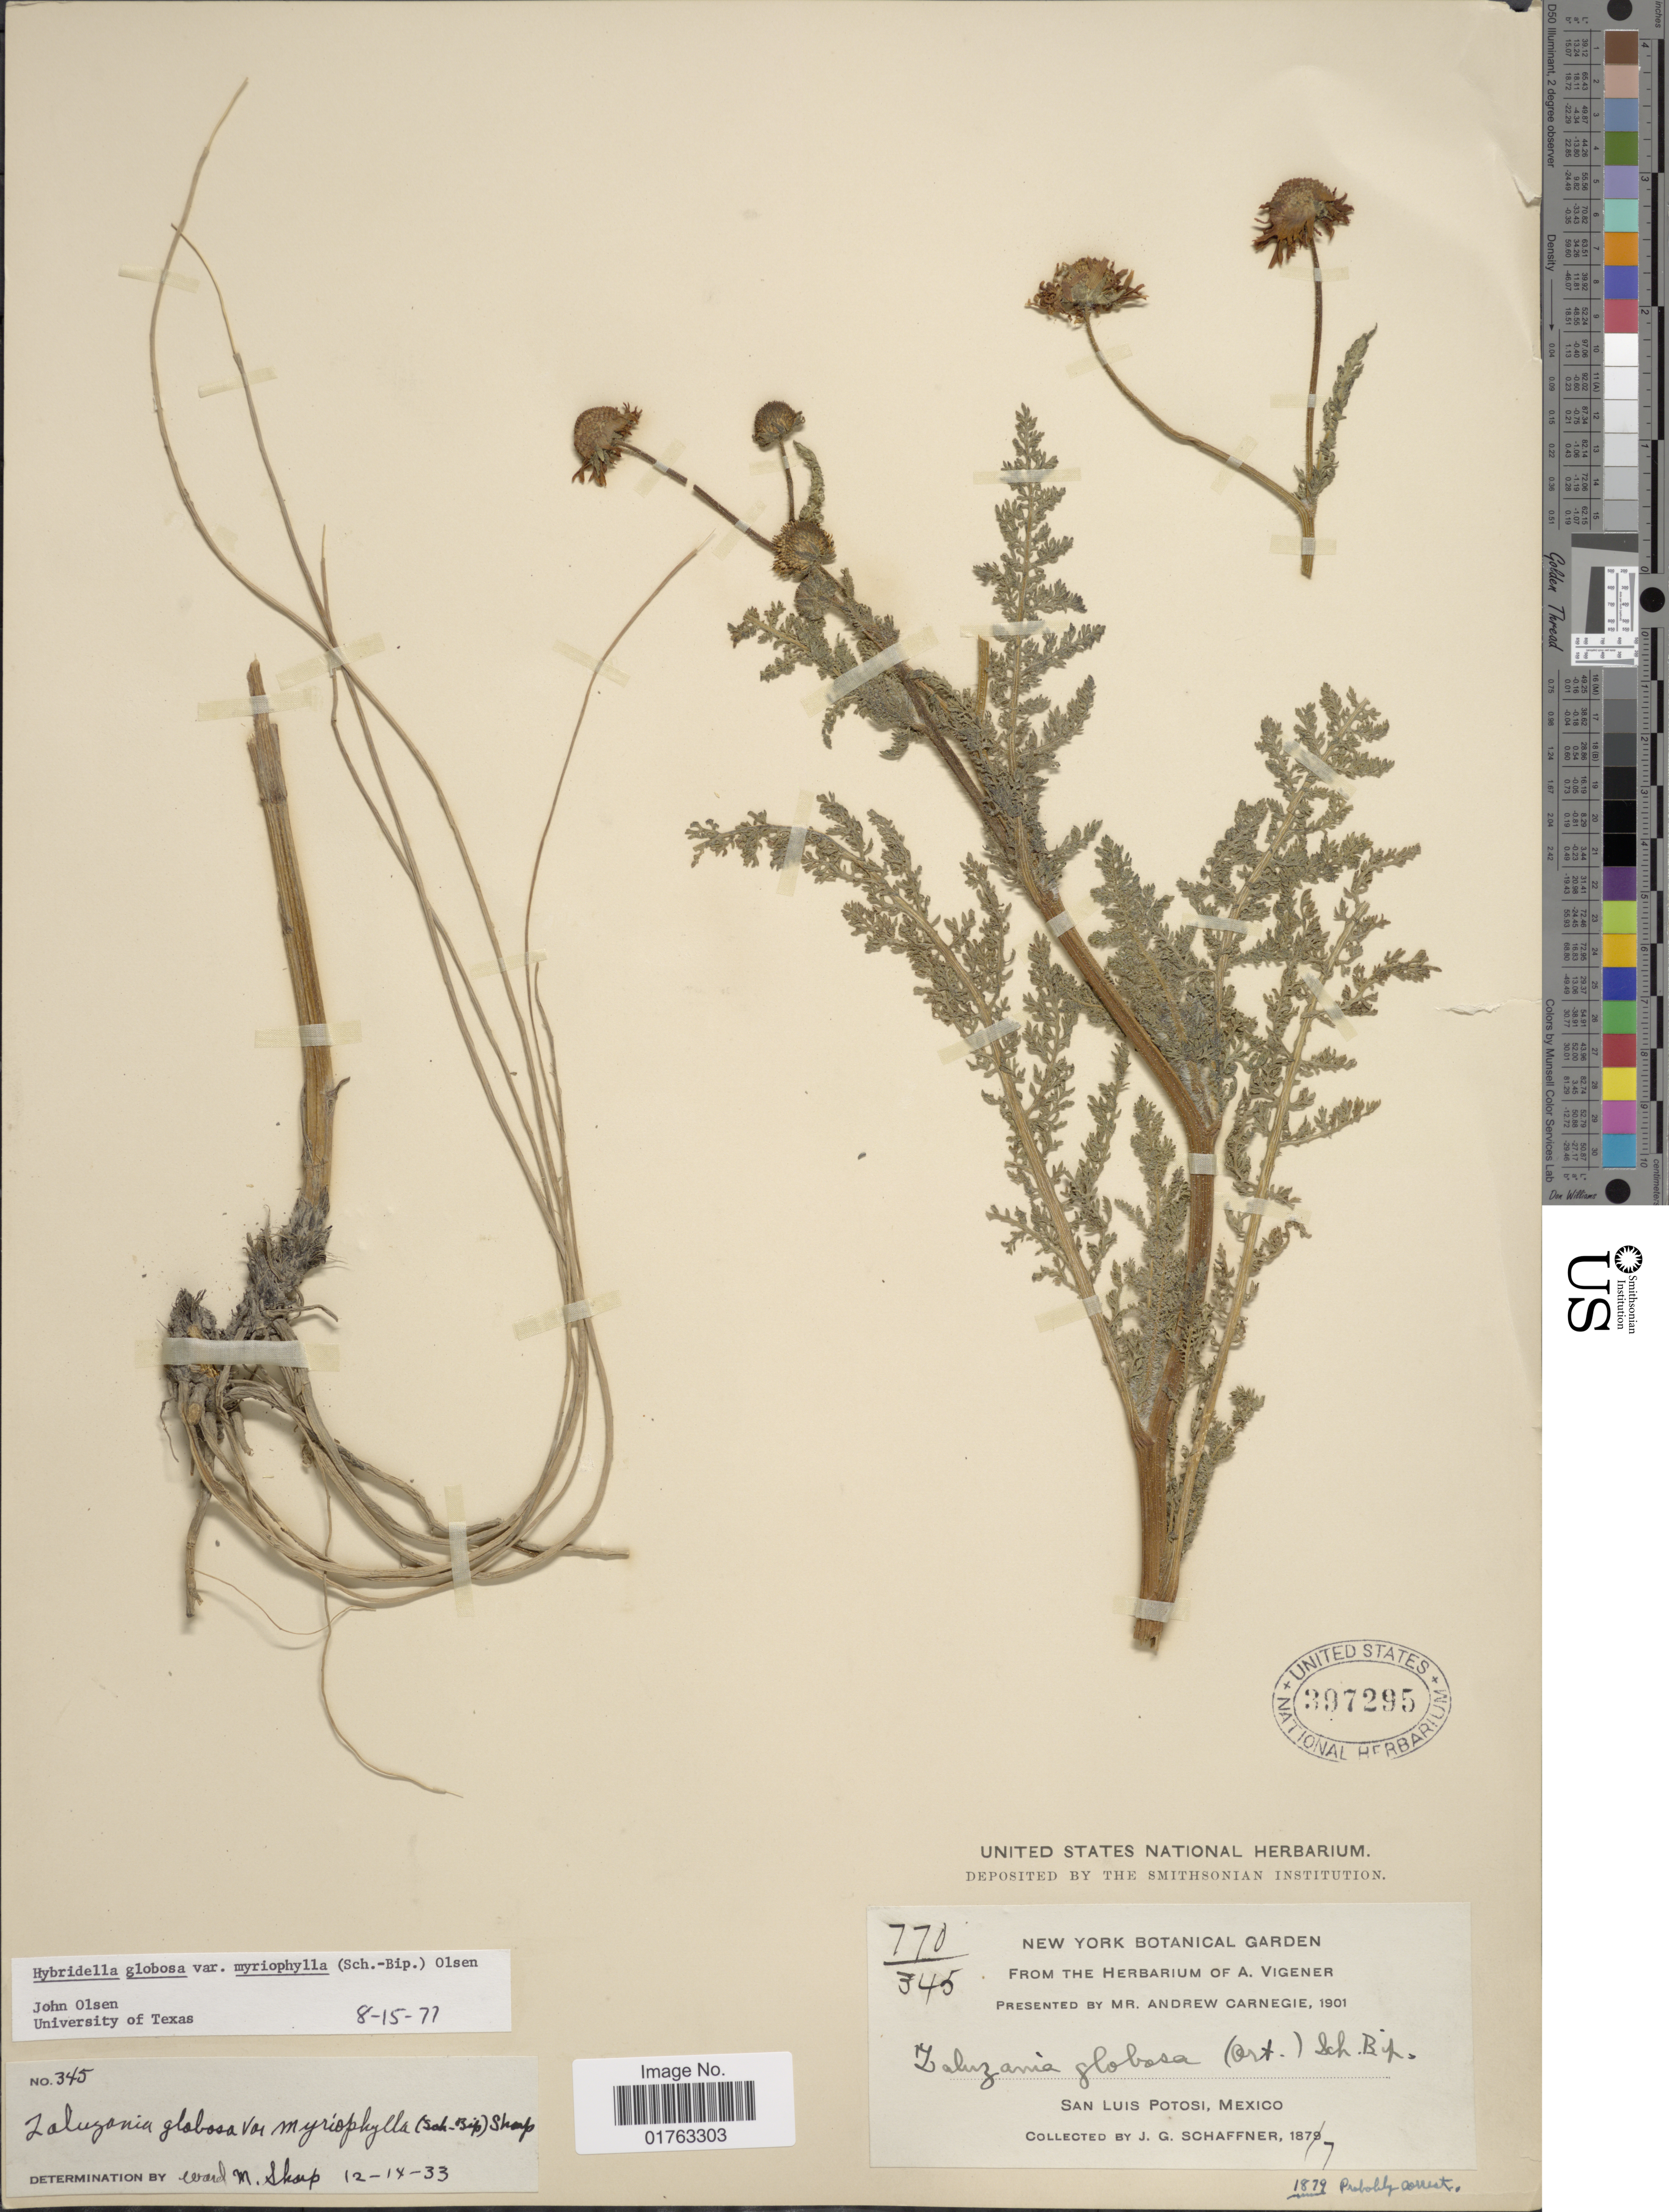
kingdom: Plantae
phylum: Tracheophyta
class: Magnoliopsida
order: Asterales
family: Asteraceae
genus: Hybridella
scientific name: Hybridella globosa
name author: (Ort.) Cass.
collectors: J. G. Schaffner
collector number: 770/345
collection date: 1877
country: Mexico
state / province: San Luis Potosí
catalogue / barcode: US 397295